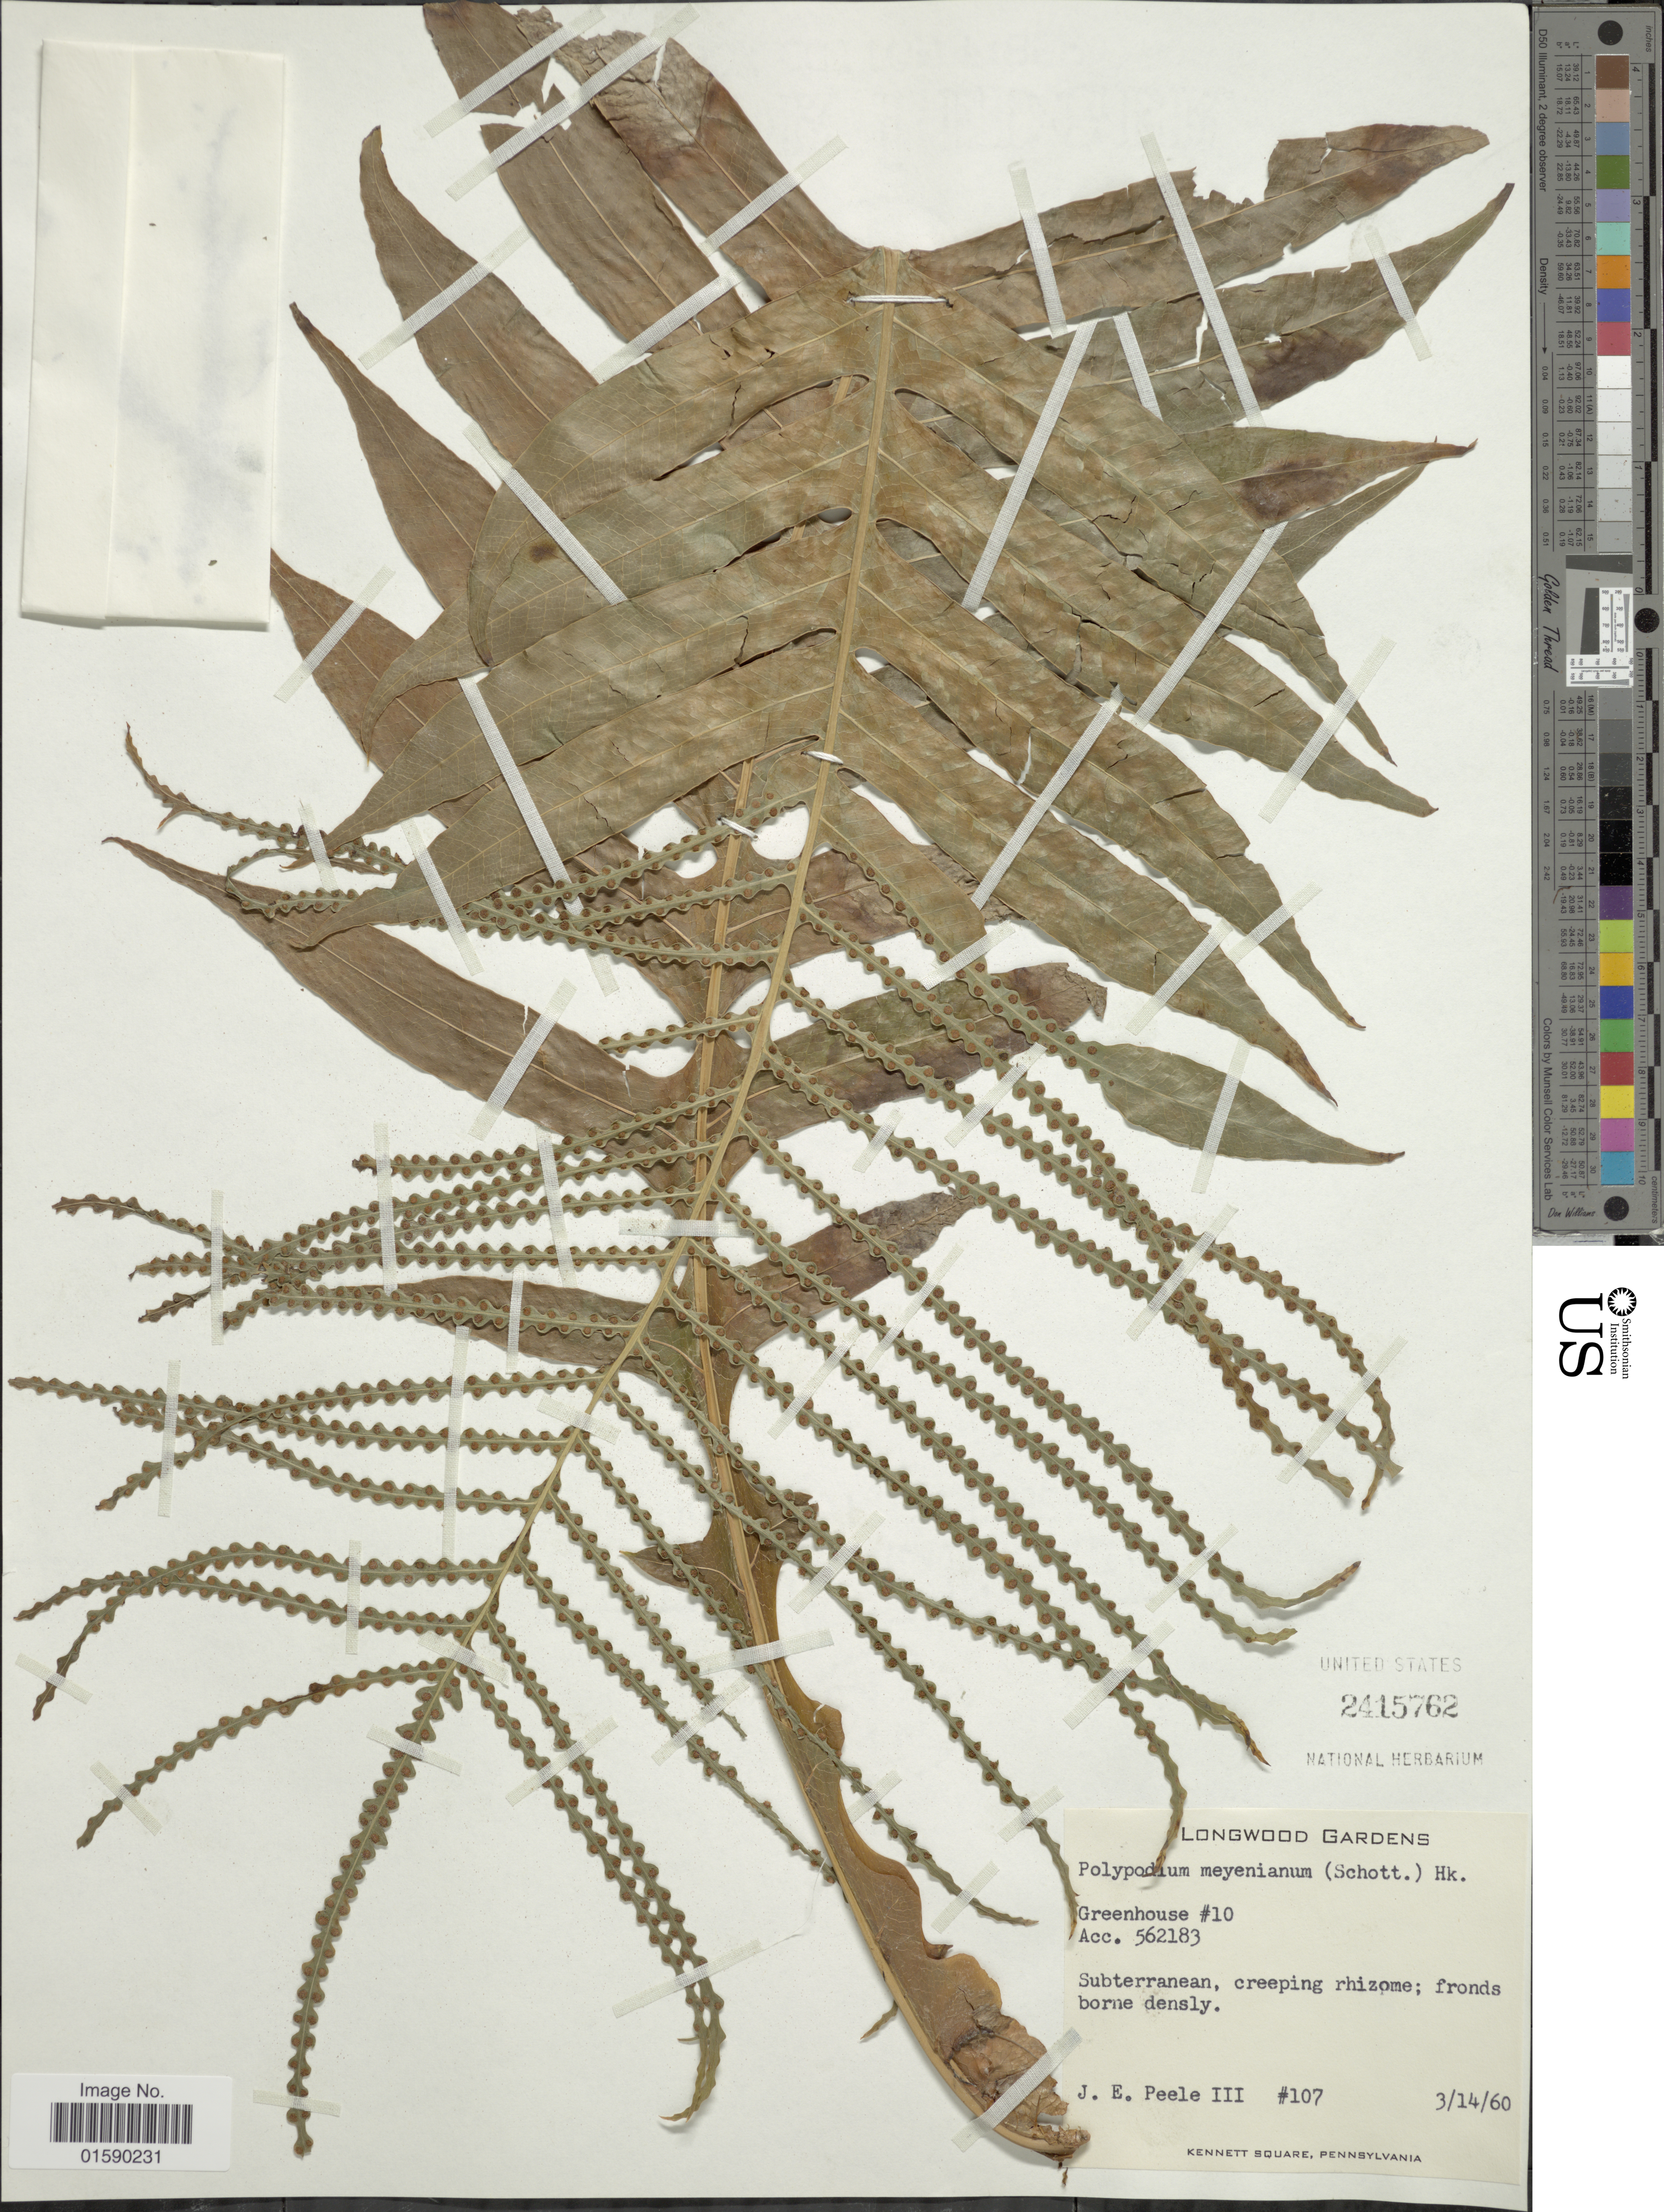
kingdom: Plantae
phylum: Tracheophyta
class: Polypodiopsida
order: Polypodiales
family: Polypodiaceae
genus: Aglaomorpha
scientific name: Aglaomorpha meyeniana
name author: Schott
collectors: J. Peele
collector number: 107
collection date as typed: Transcribed d/m/y: 14/3/60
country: United States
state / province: Pennsylvania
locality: Longwood Gardens. Greenhouse #10.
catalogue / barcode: US 2415762